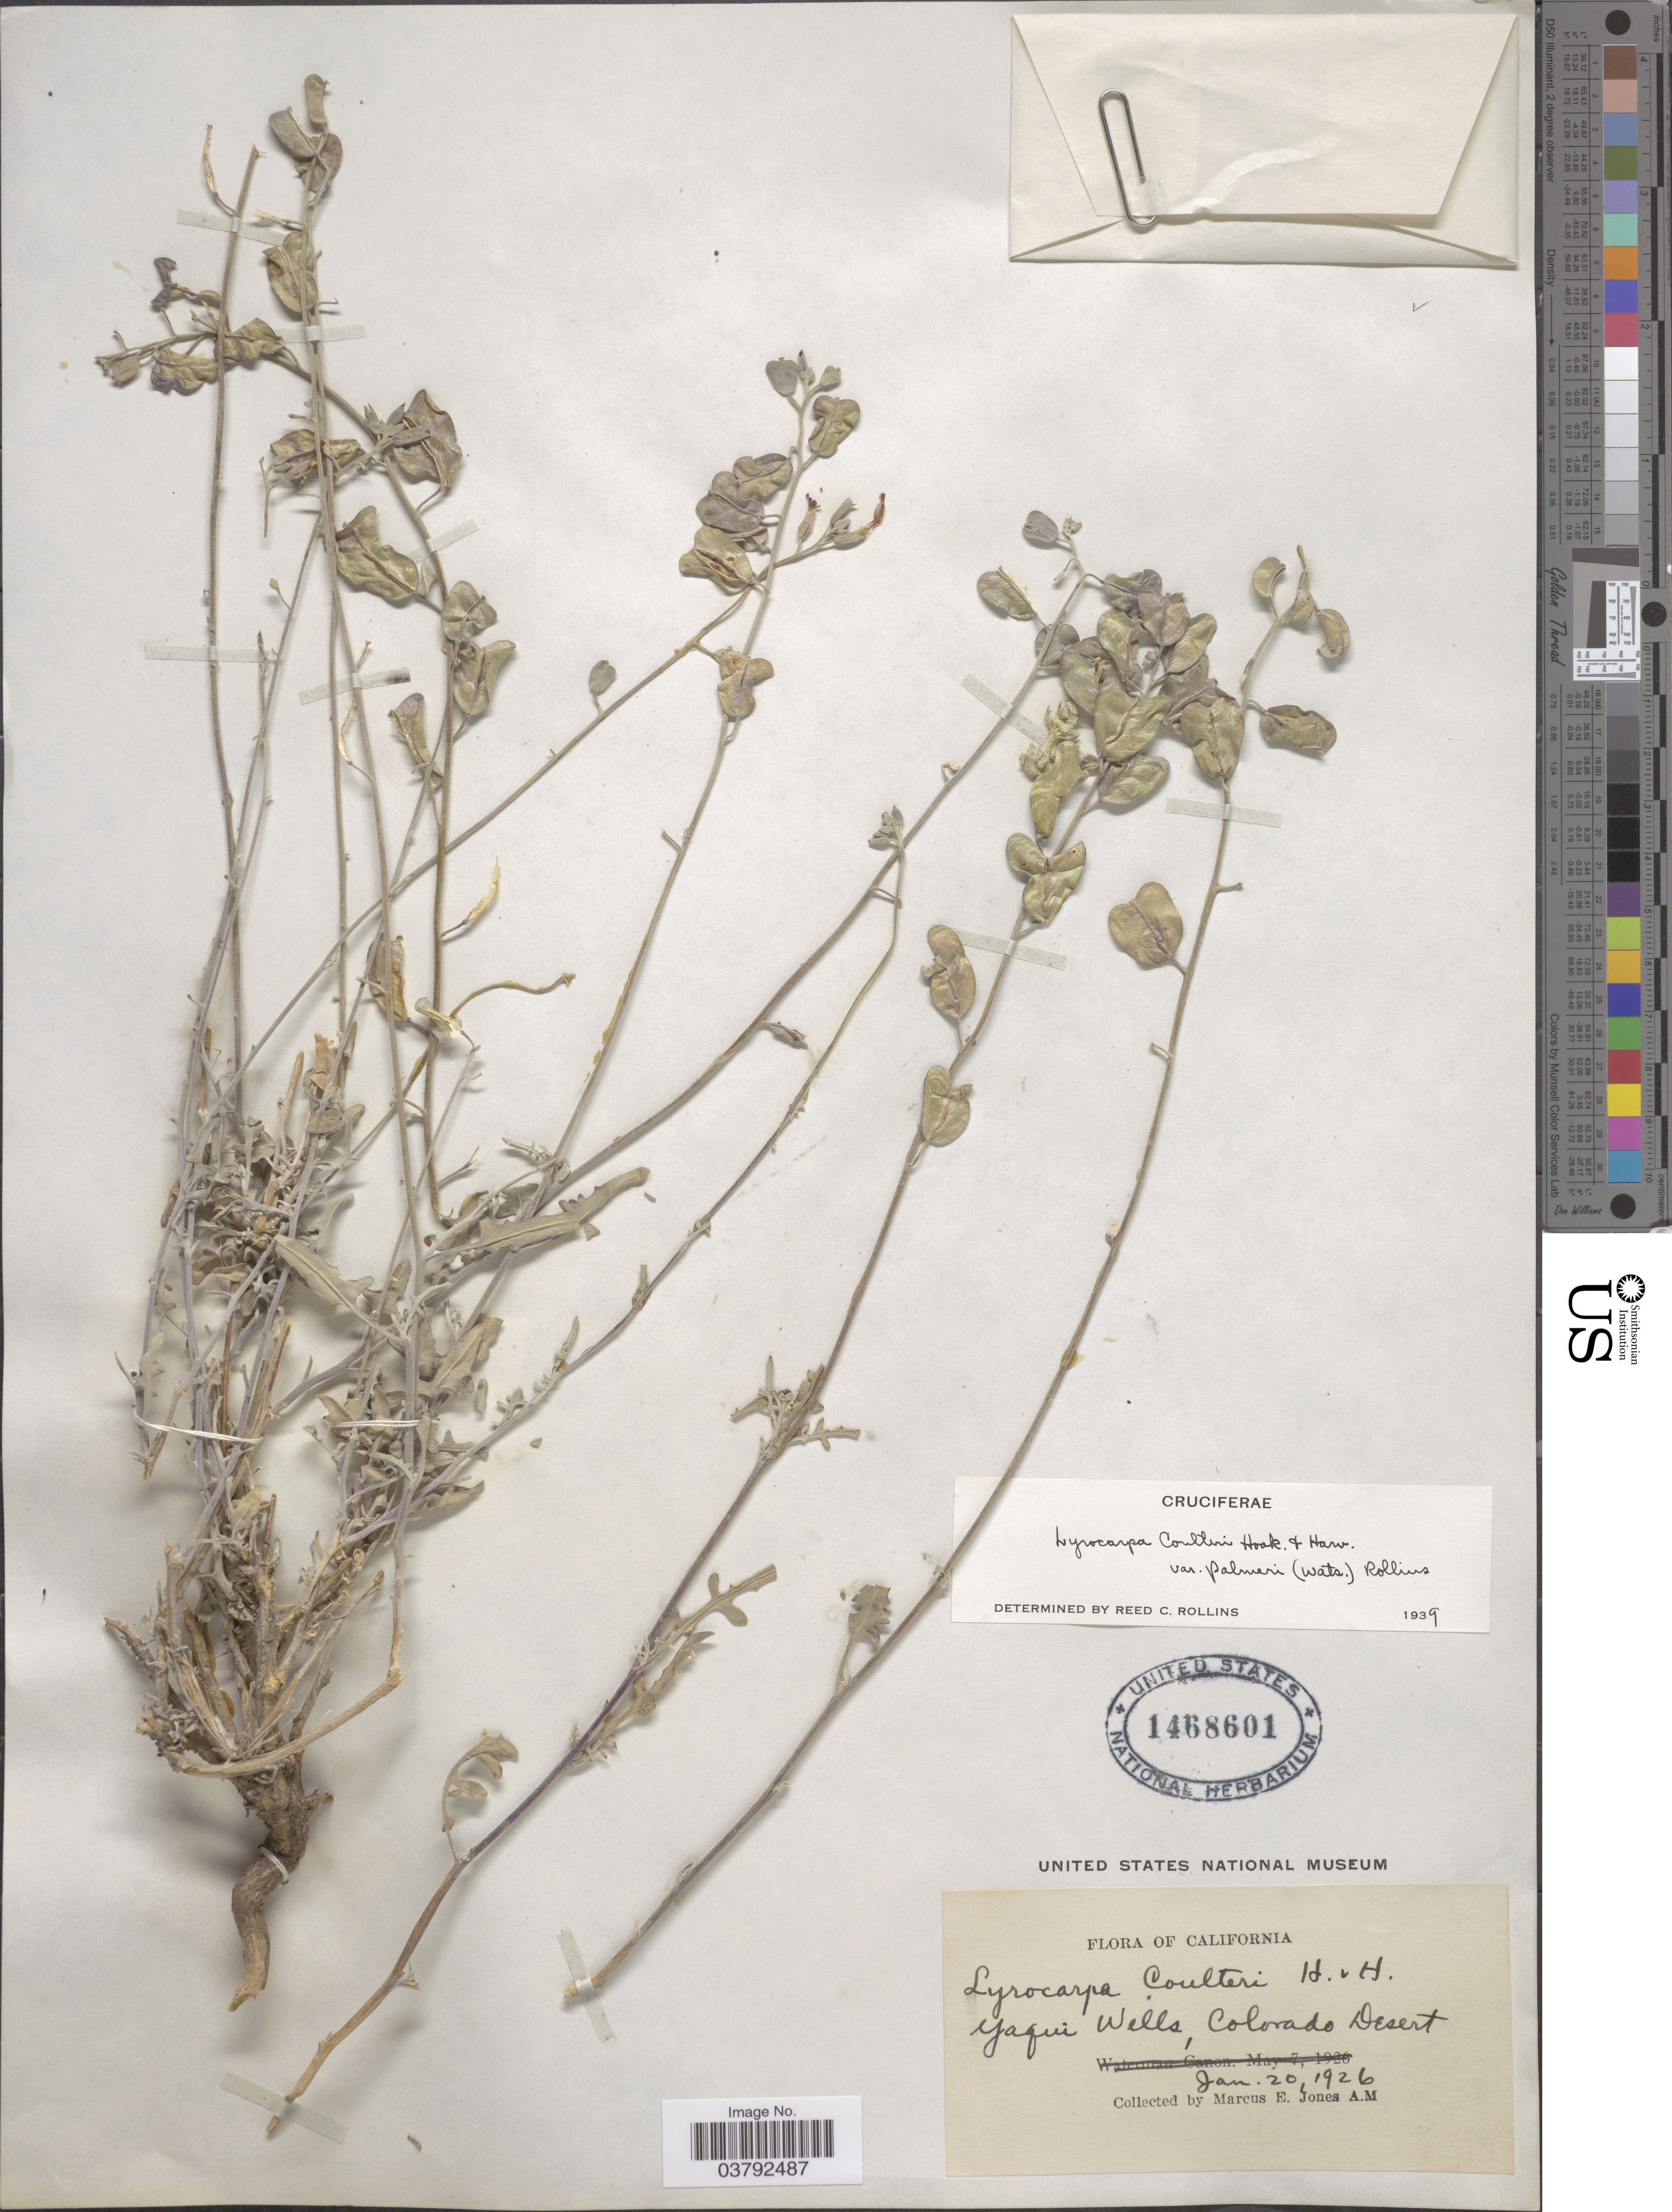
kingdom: Plantae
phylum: Tracheophyta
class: Magnoliopsida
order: Brassicales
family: Brassicaceae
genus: Lyrocarpa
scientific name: Lyrocarpa coulteri var. palmeri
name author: (S. Watson) Rollins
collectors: M. E. Jones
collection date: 1926-01-20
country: United States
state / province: California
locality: Yaqui Wells, Colorado Desert.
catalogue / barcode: US 1468601